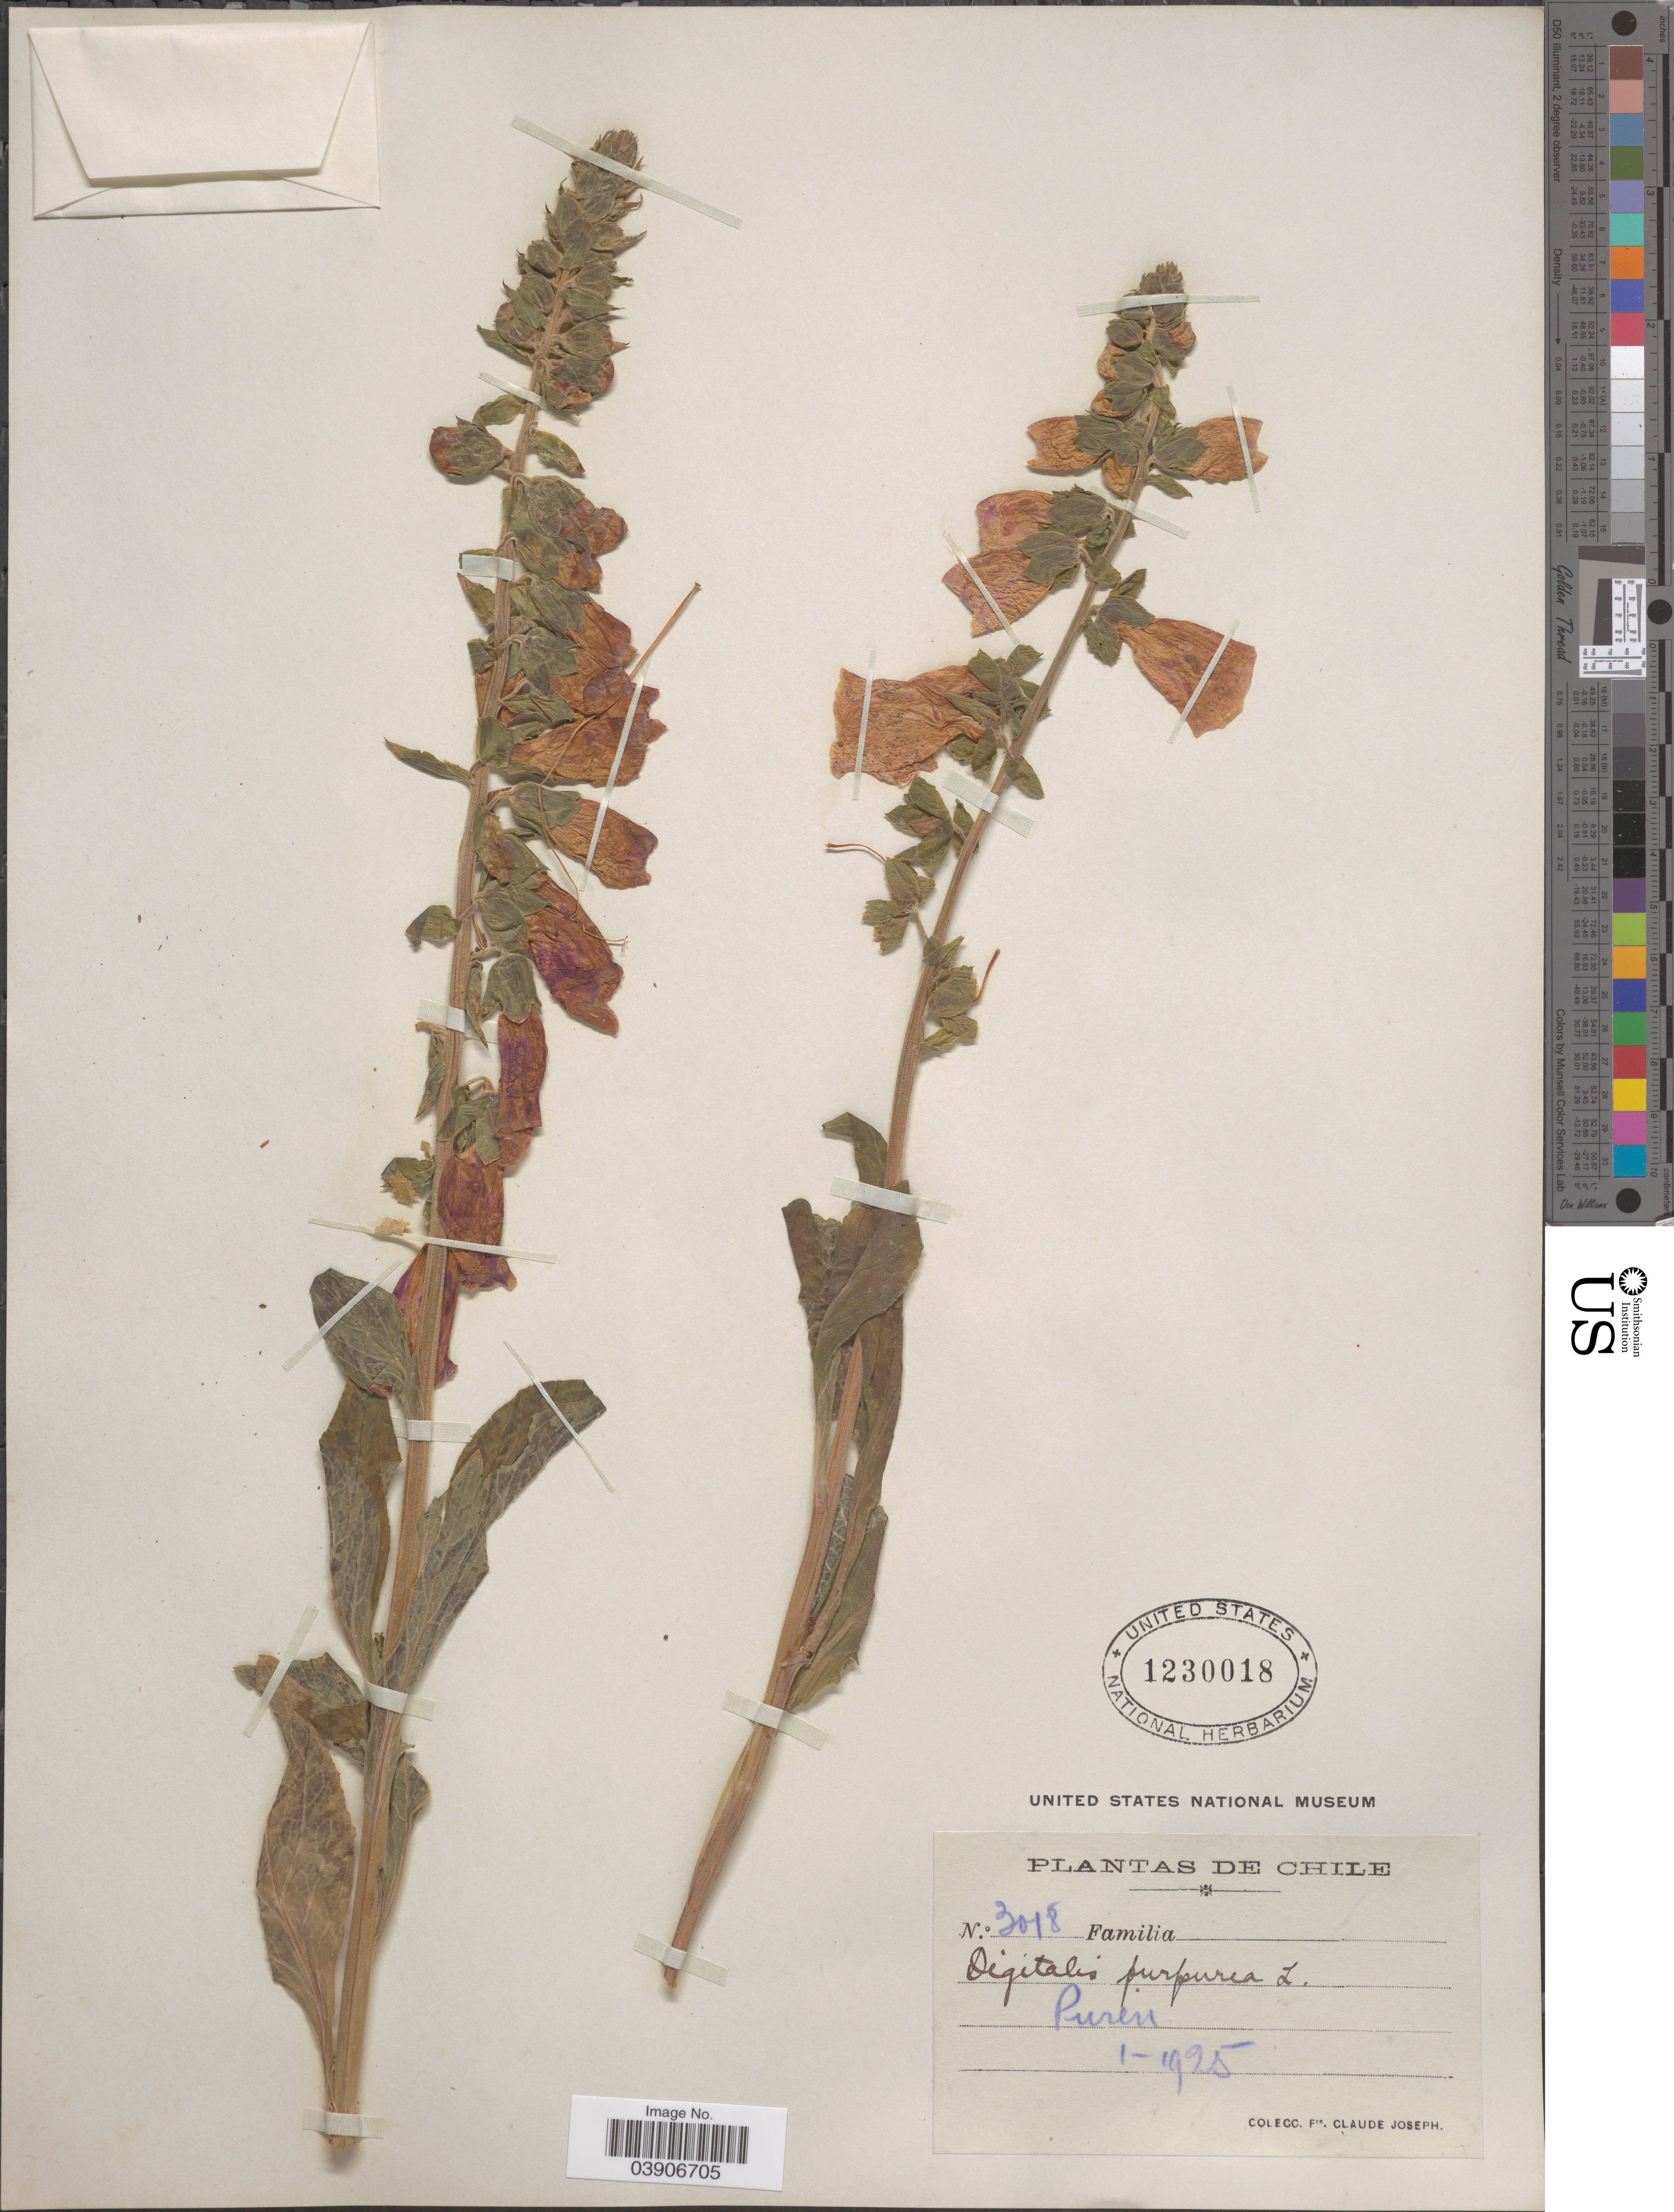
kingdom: Plantae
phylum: Tracheophyta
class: Magnoliopsida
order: Lamiales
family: Plantaginaceae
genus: Digitalis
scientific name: Digitalis purpurea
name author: L.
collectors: Bro. Claude-Joseph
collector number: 3018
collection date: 1925-01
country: Chile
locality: Puren.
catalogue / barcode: US 1230018